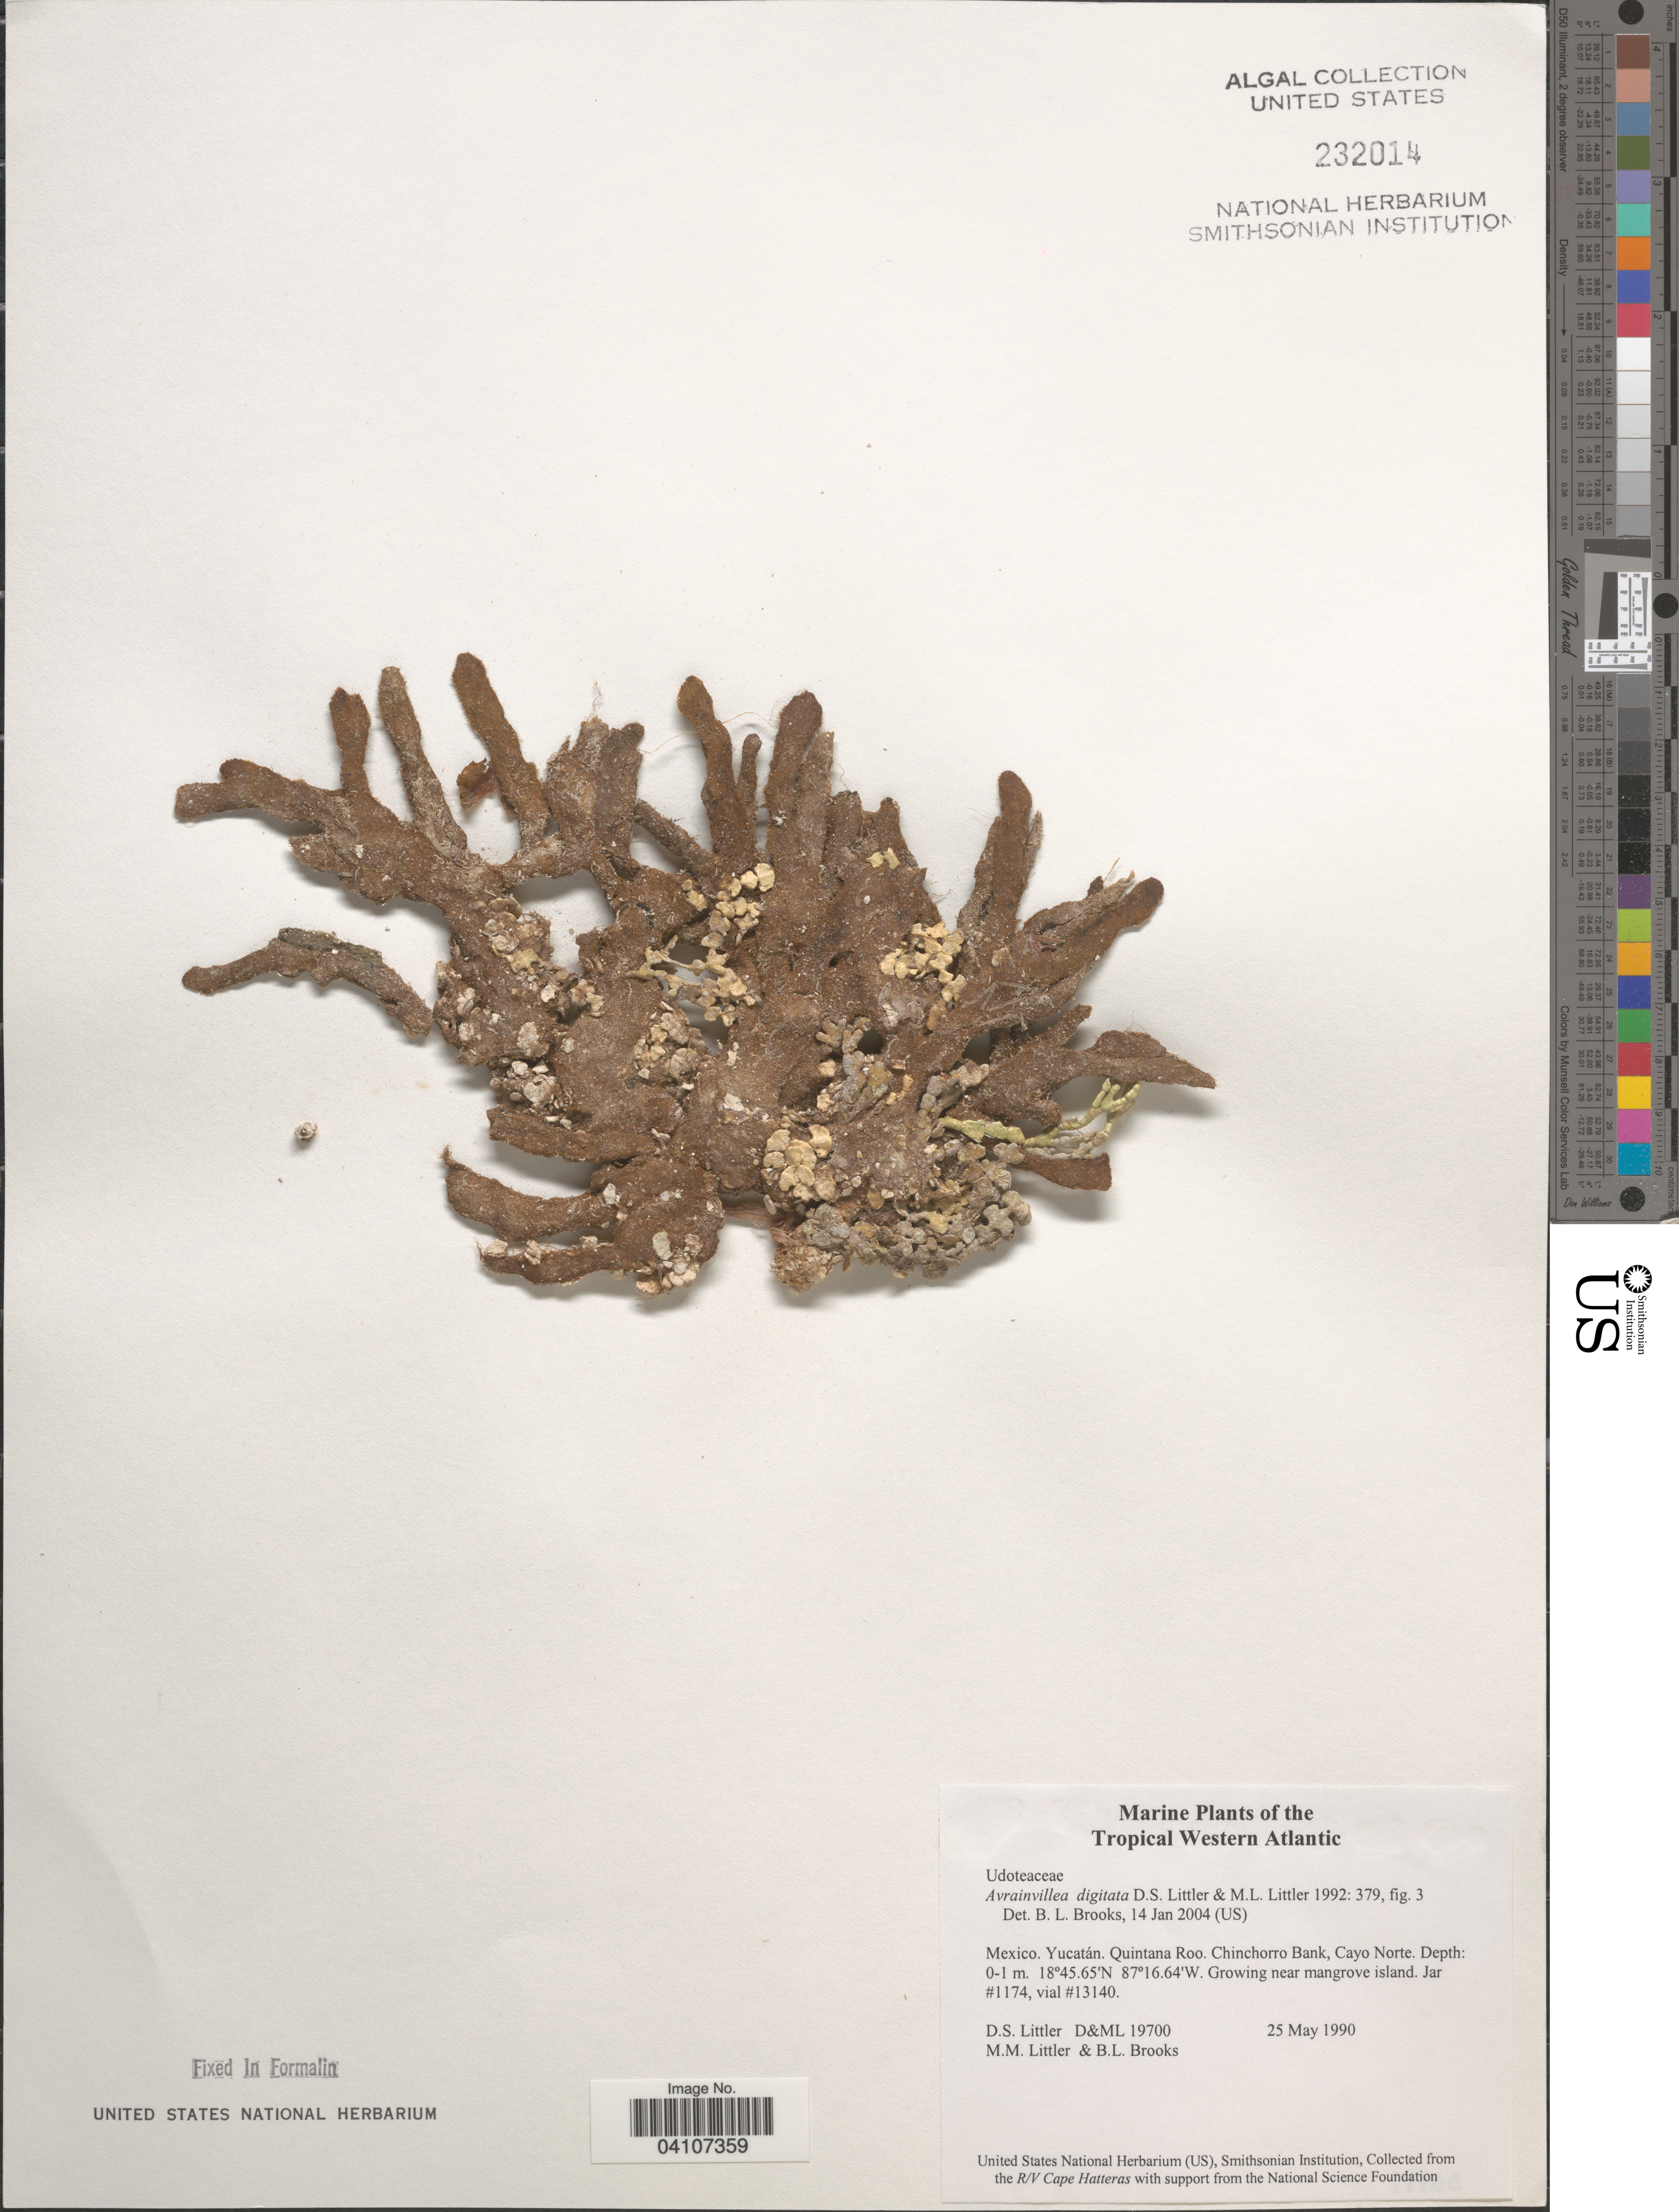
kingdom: Plantae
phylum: Chlorophyta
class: Ulvophyceae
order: Bryopsidales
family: Dichotomosiphonaceae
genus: Avrainvillea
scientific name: Avrainvillea digitata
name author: D.S. Littler & Littler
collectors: D. S. Littler & B. Brooks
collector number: D&ML 19700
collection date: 1990-05-25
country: Mexico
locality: The Tropical Western Atlantic. Yucatán. Quintana Roo. Chinchorro Bank, Cayo Norte. Growing near mangrove island. Jar #1174, vial #13140.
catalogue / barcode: US 232014